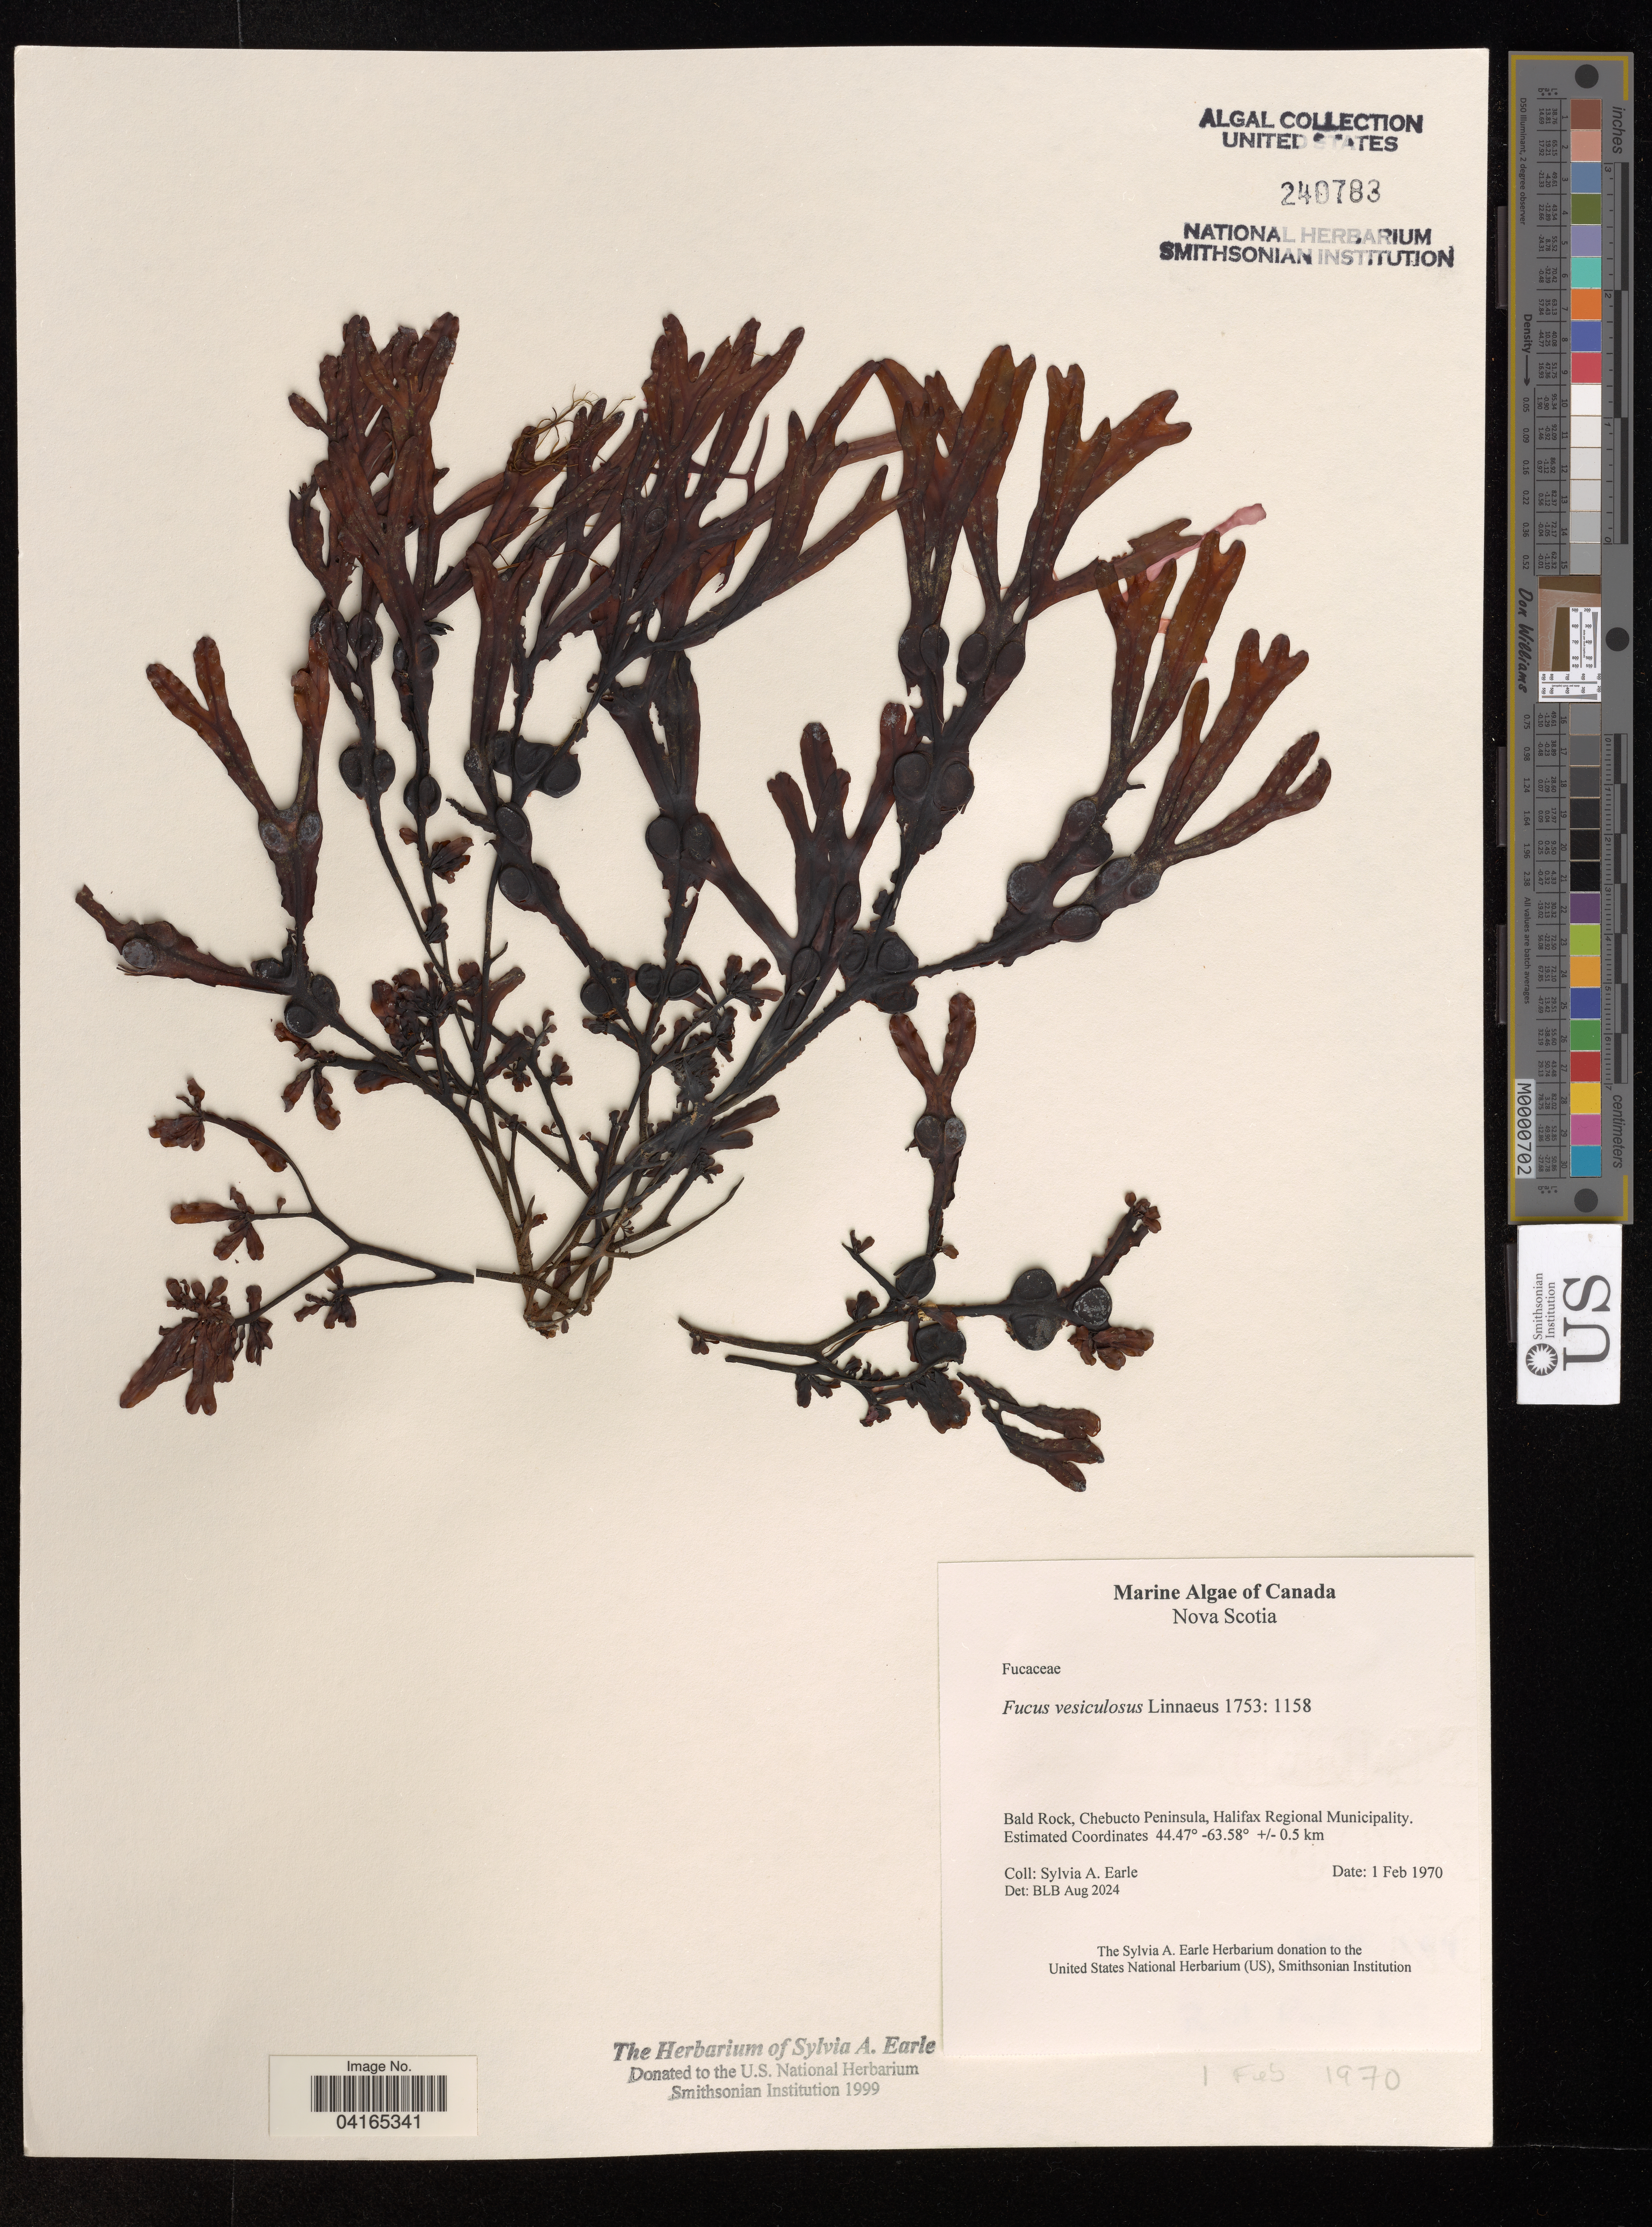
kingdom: Chromista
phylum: Ochrophyta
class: Phaeophyceae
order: Fucales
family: Fucaceae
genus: Fucus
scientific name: Fucus vesiculosus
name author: L.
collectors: S. A. Earle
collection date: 1970-02-01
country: Canada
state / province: Nova Scotia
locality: Bald Rock. Chebucto Peninsula, Halifax Regional Municipality.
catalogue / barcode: US 240783